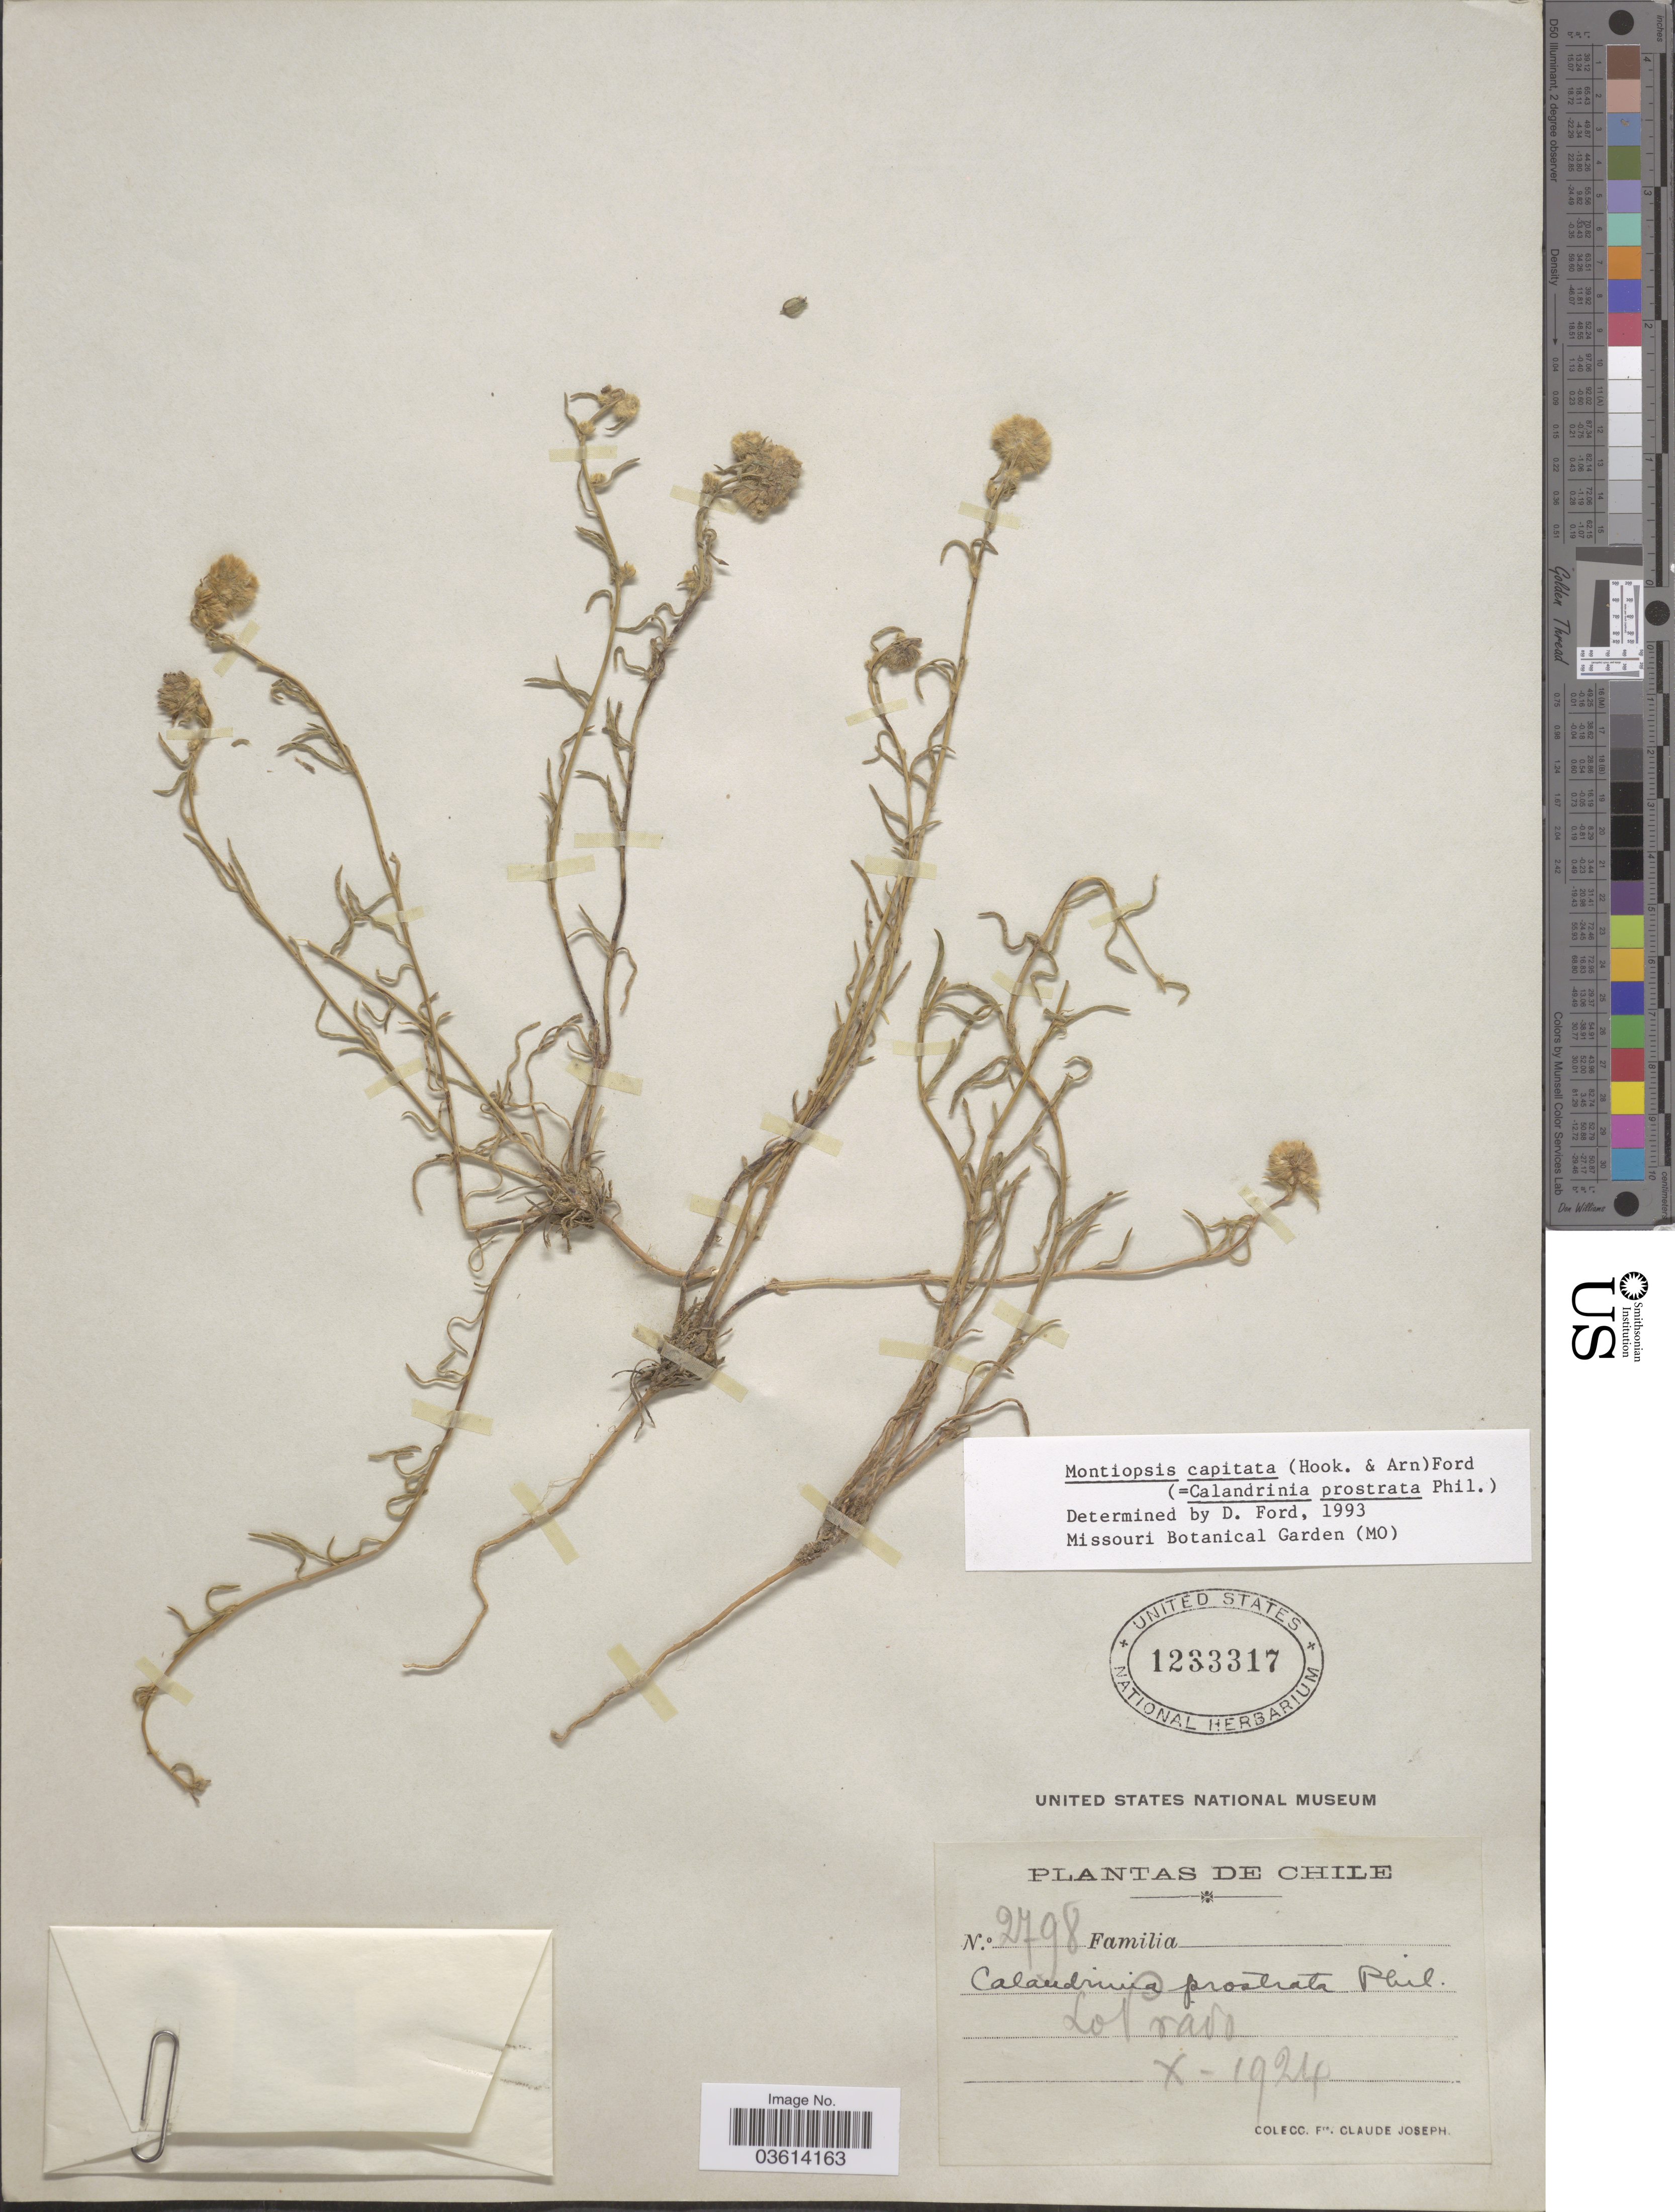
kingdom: Plantae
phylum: Tracheophyta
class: Magnoliopsida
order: Caryophyllales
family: Montiaceae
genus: Montiopsis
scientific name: Montiopsis capitata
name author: (Hook. & Arn.) D.I. Ford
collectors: Bro. Claude-Joseph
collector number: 2798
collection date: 1924-10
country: Chile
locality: Lo Prado.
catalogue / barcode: US 1233317